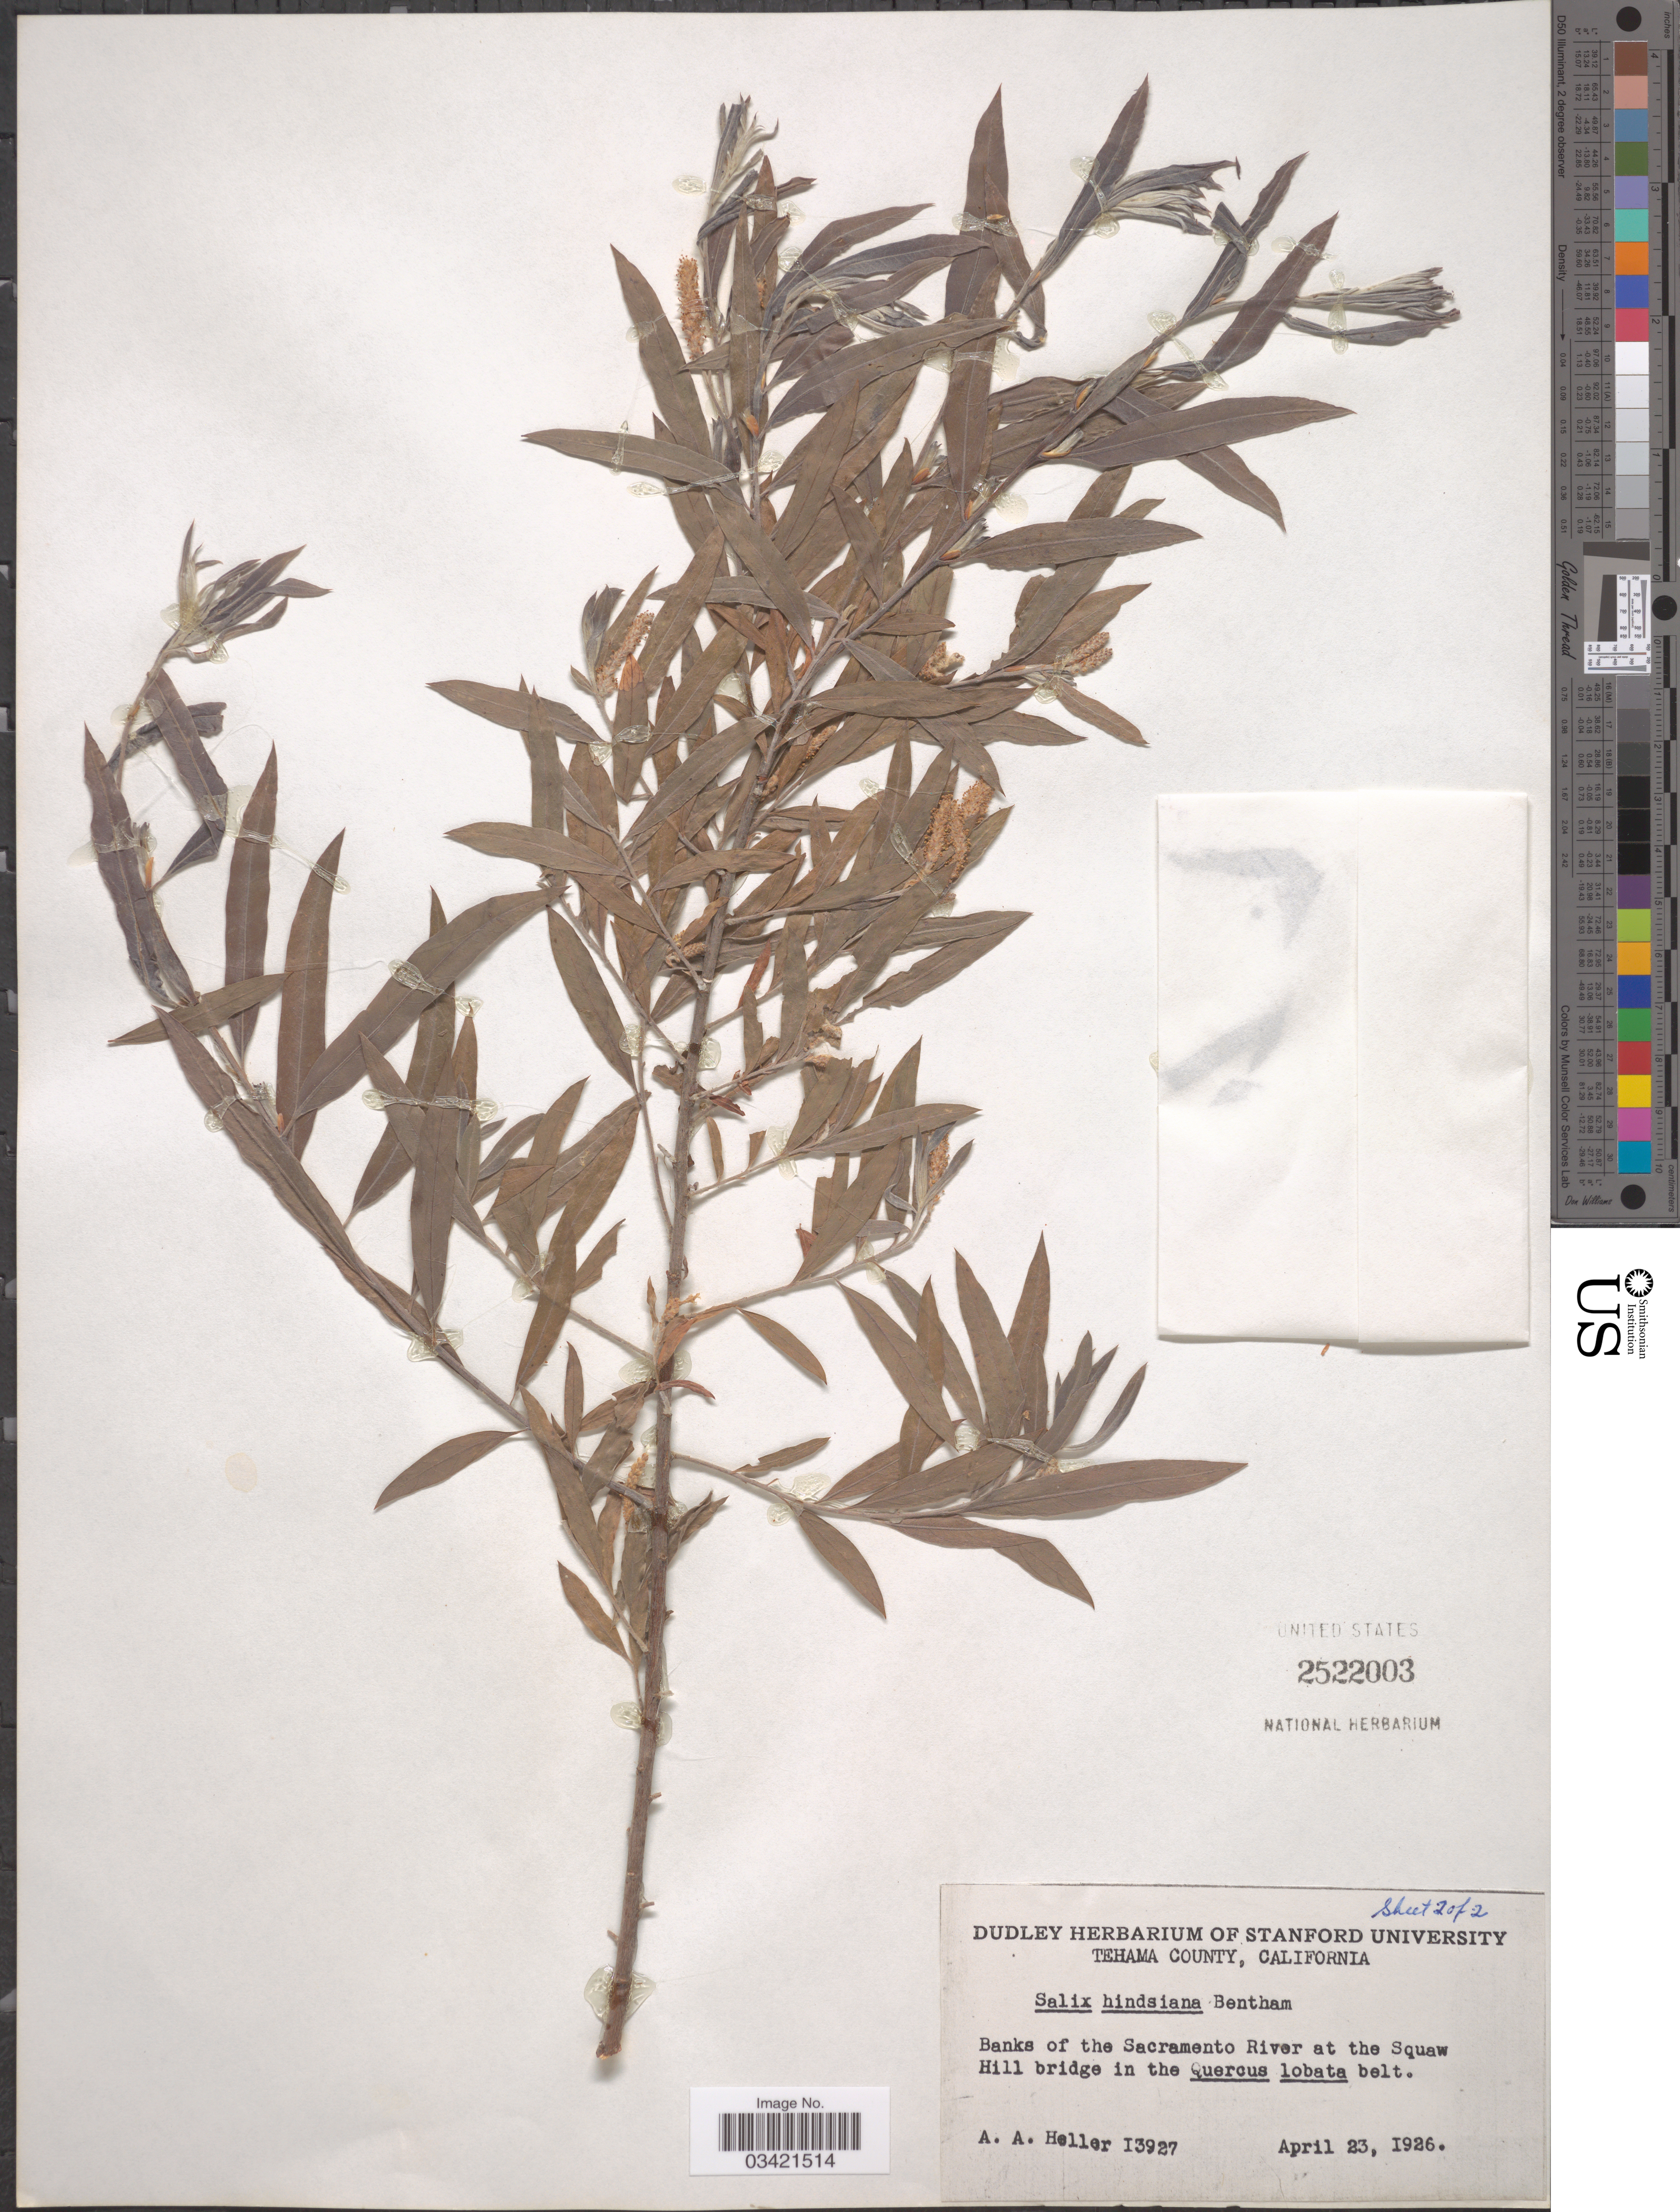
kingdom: Plantae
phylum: Tracheophyta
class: Magnoliopsida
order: Malpighiales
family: Salicaceae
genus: Salix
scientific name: Salix hindsiana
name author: Benth.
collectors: A. A. Heller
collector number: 13927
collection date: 1926-04-23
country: United States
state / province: California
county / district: Tehama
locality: Tehama County. Banks of the Sacramento River at the Squaw Hill bridge.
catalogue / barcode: US 2522003